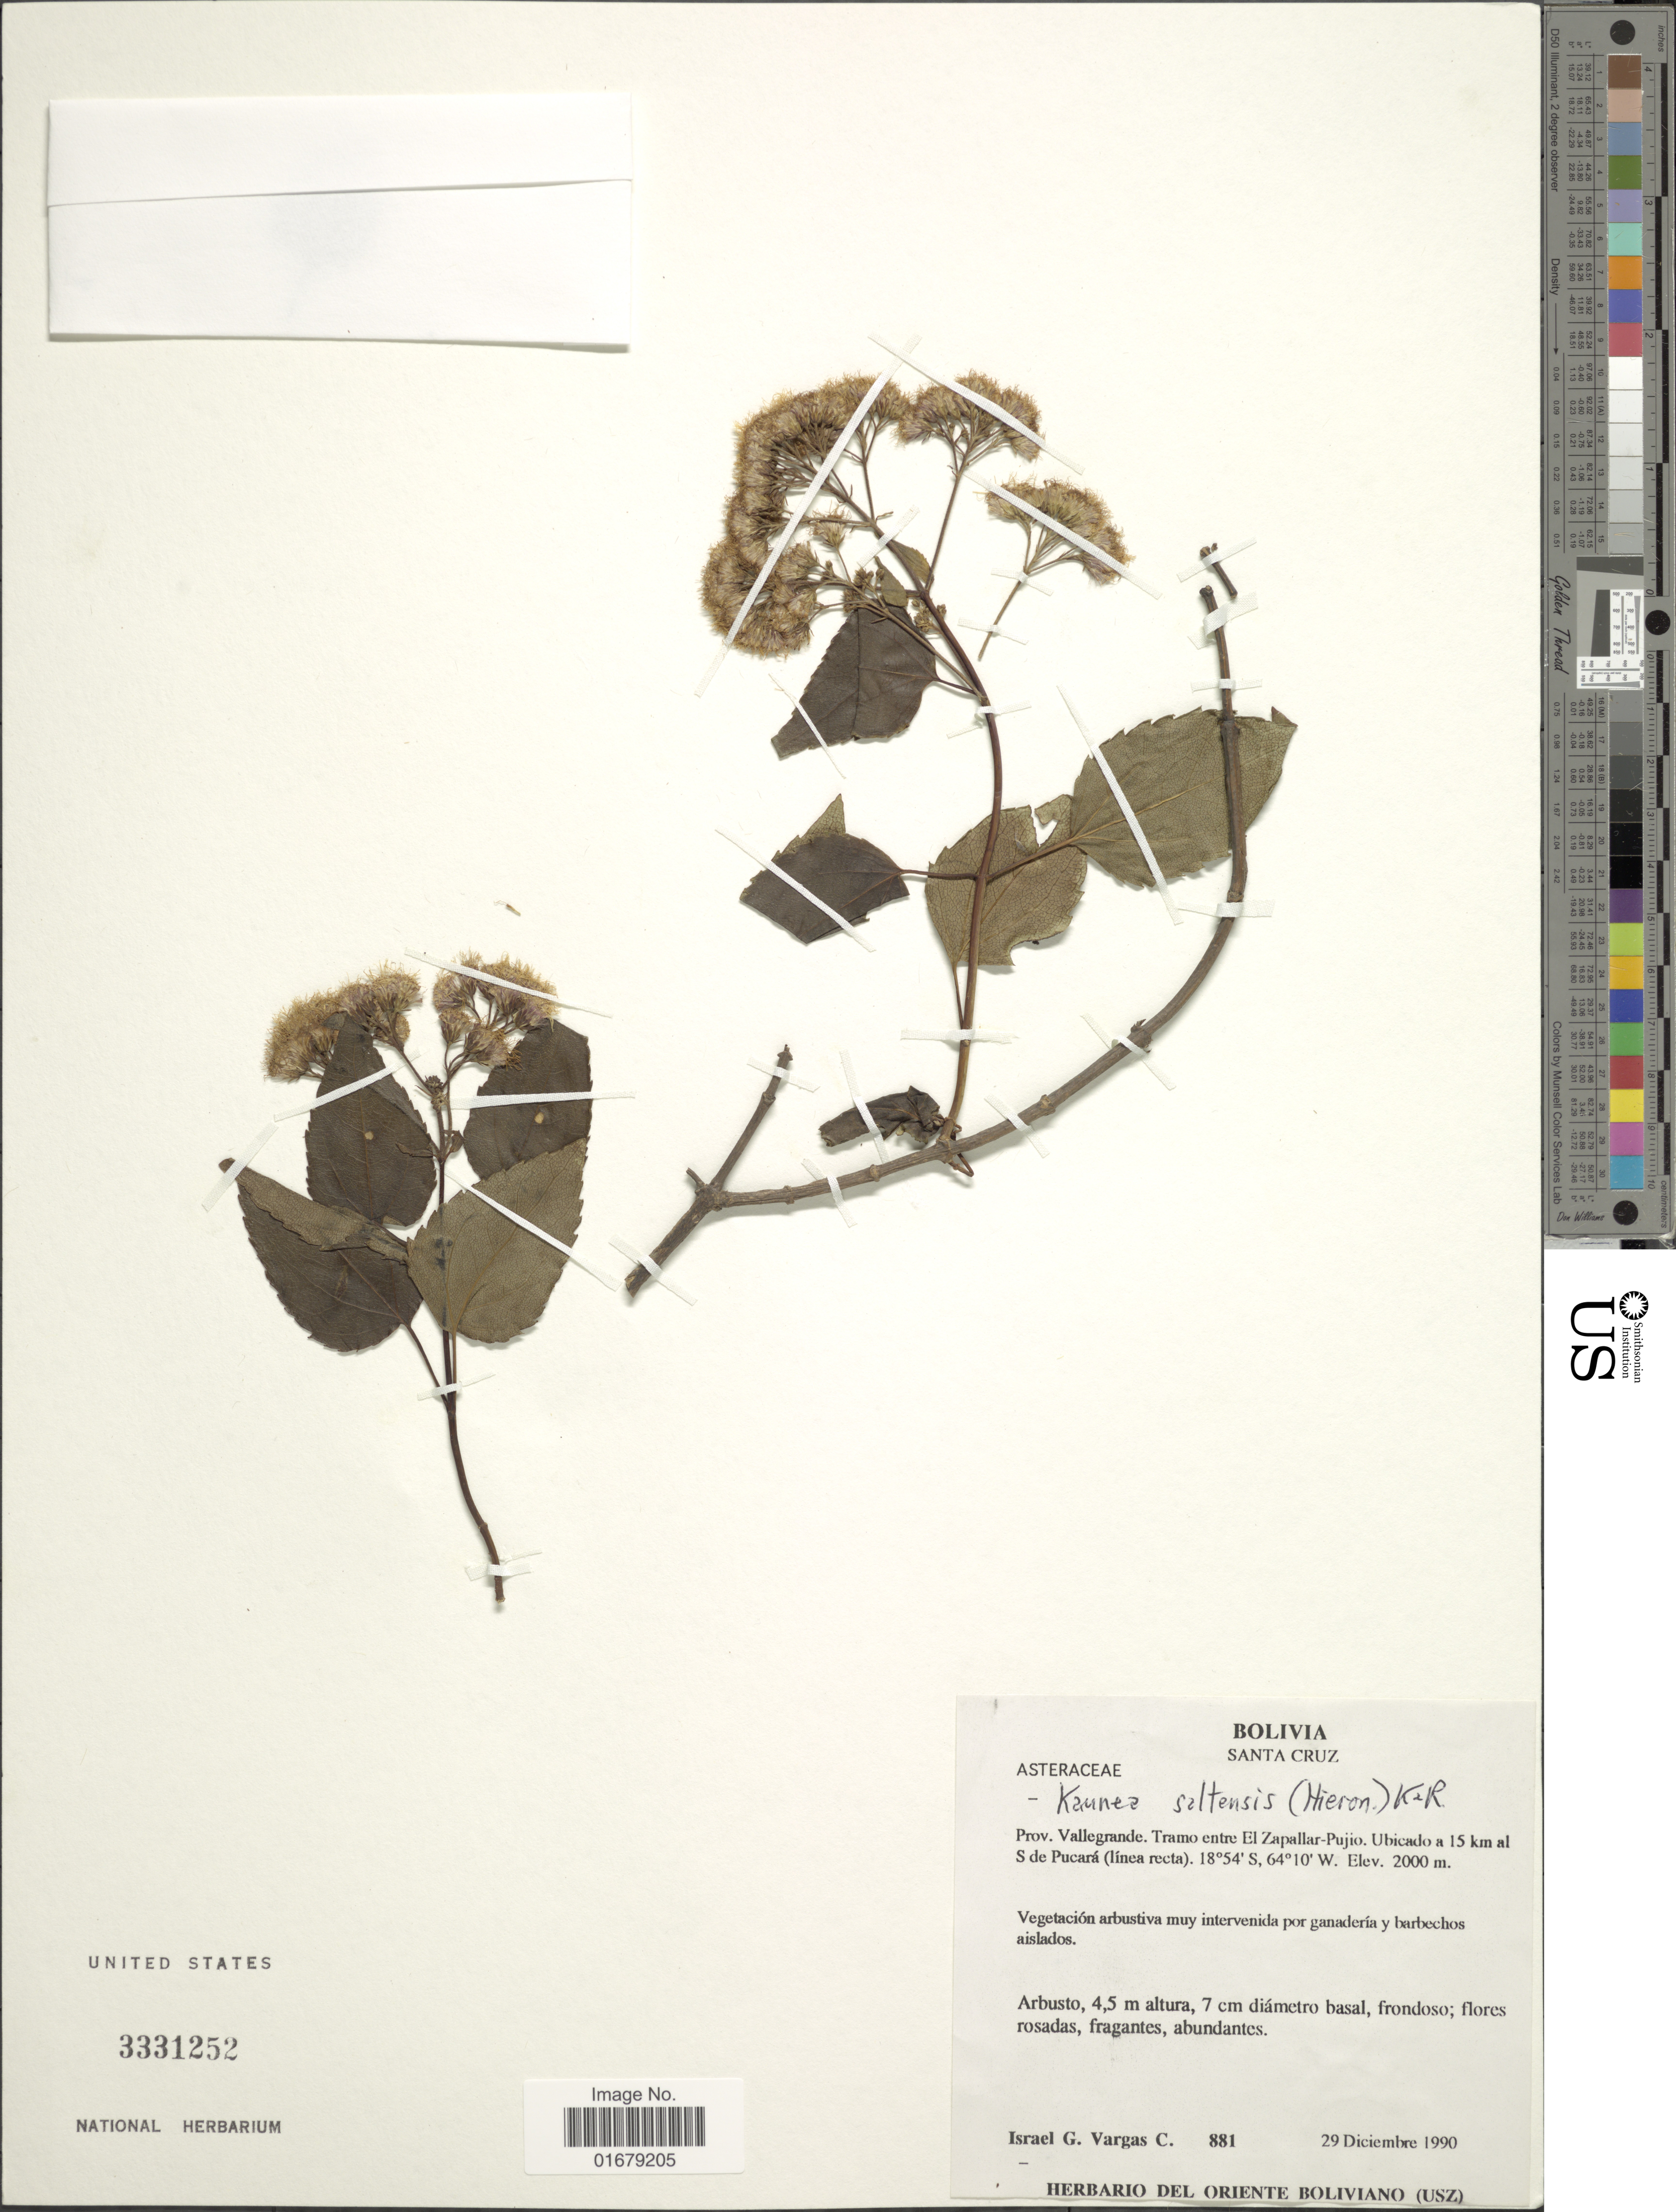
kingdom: Plantae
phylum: Tracheophyta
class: Magnoliopsida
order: Asterales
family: Asteraceae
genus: Kaunia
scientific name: Kaunia saltensis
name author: (Hieron.) R.M. King & H. Rob.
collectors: I. G. Vargas C.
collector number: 881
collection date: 1990-12-29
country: Bolivia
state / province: Santa Cruz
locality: Bolivia. Santa Cruz. Prov. Vallegrande. Tramo entre El Zapallar-Pujio. Ubicado a 15 km al S de Pucara(linea recta)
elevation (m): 2000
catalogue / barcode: US 3331252